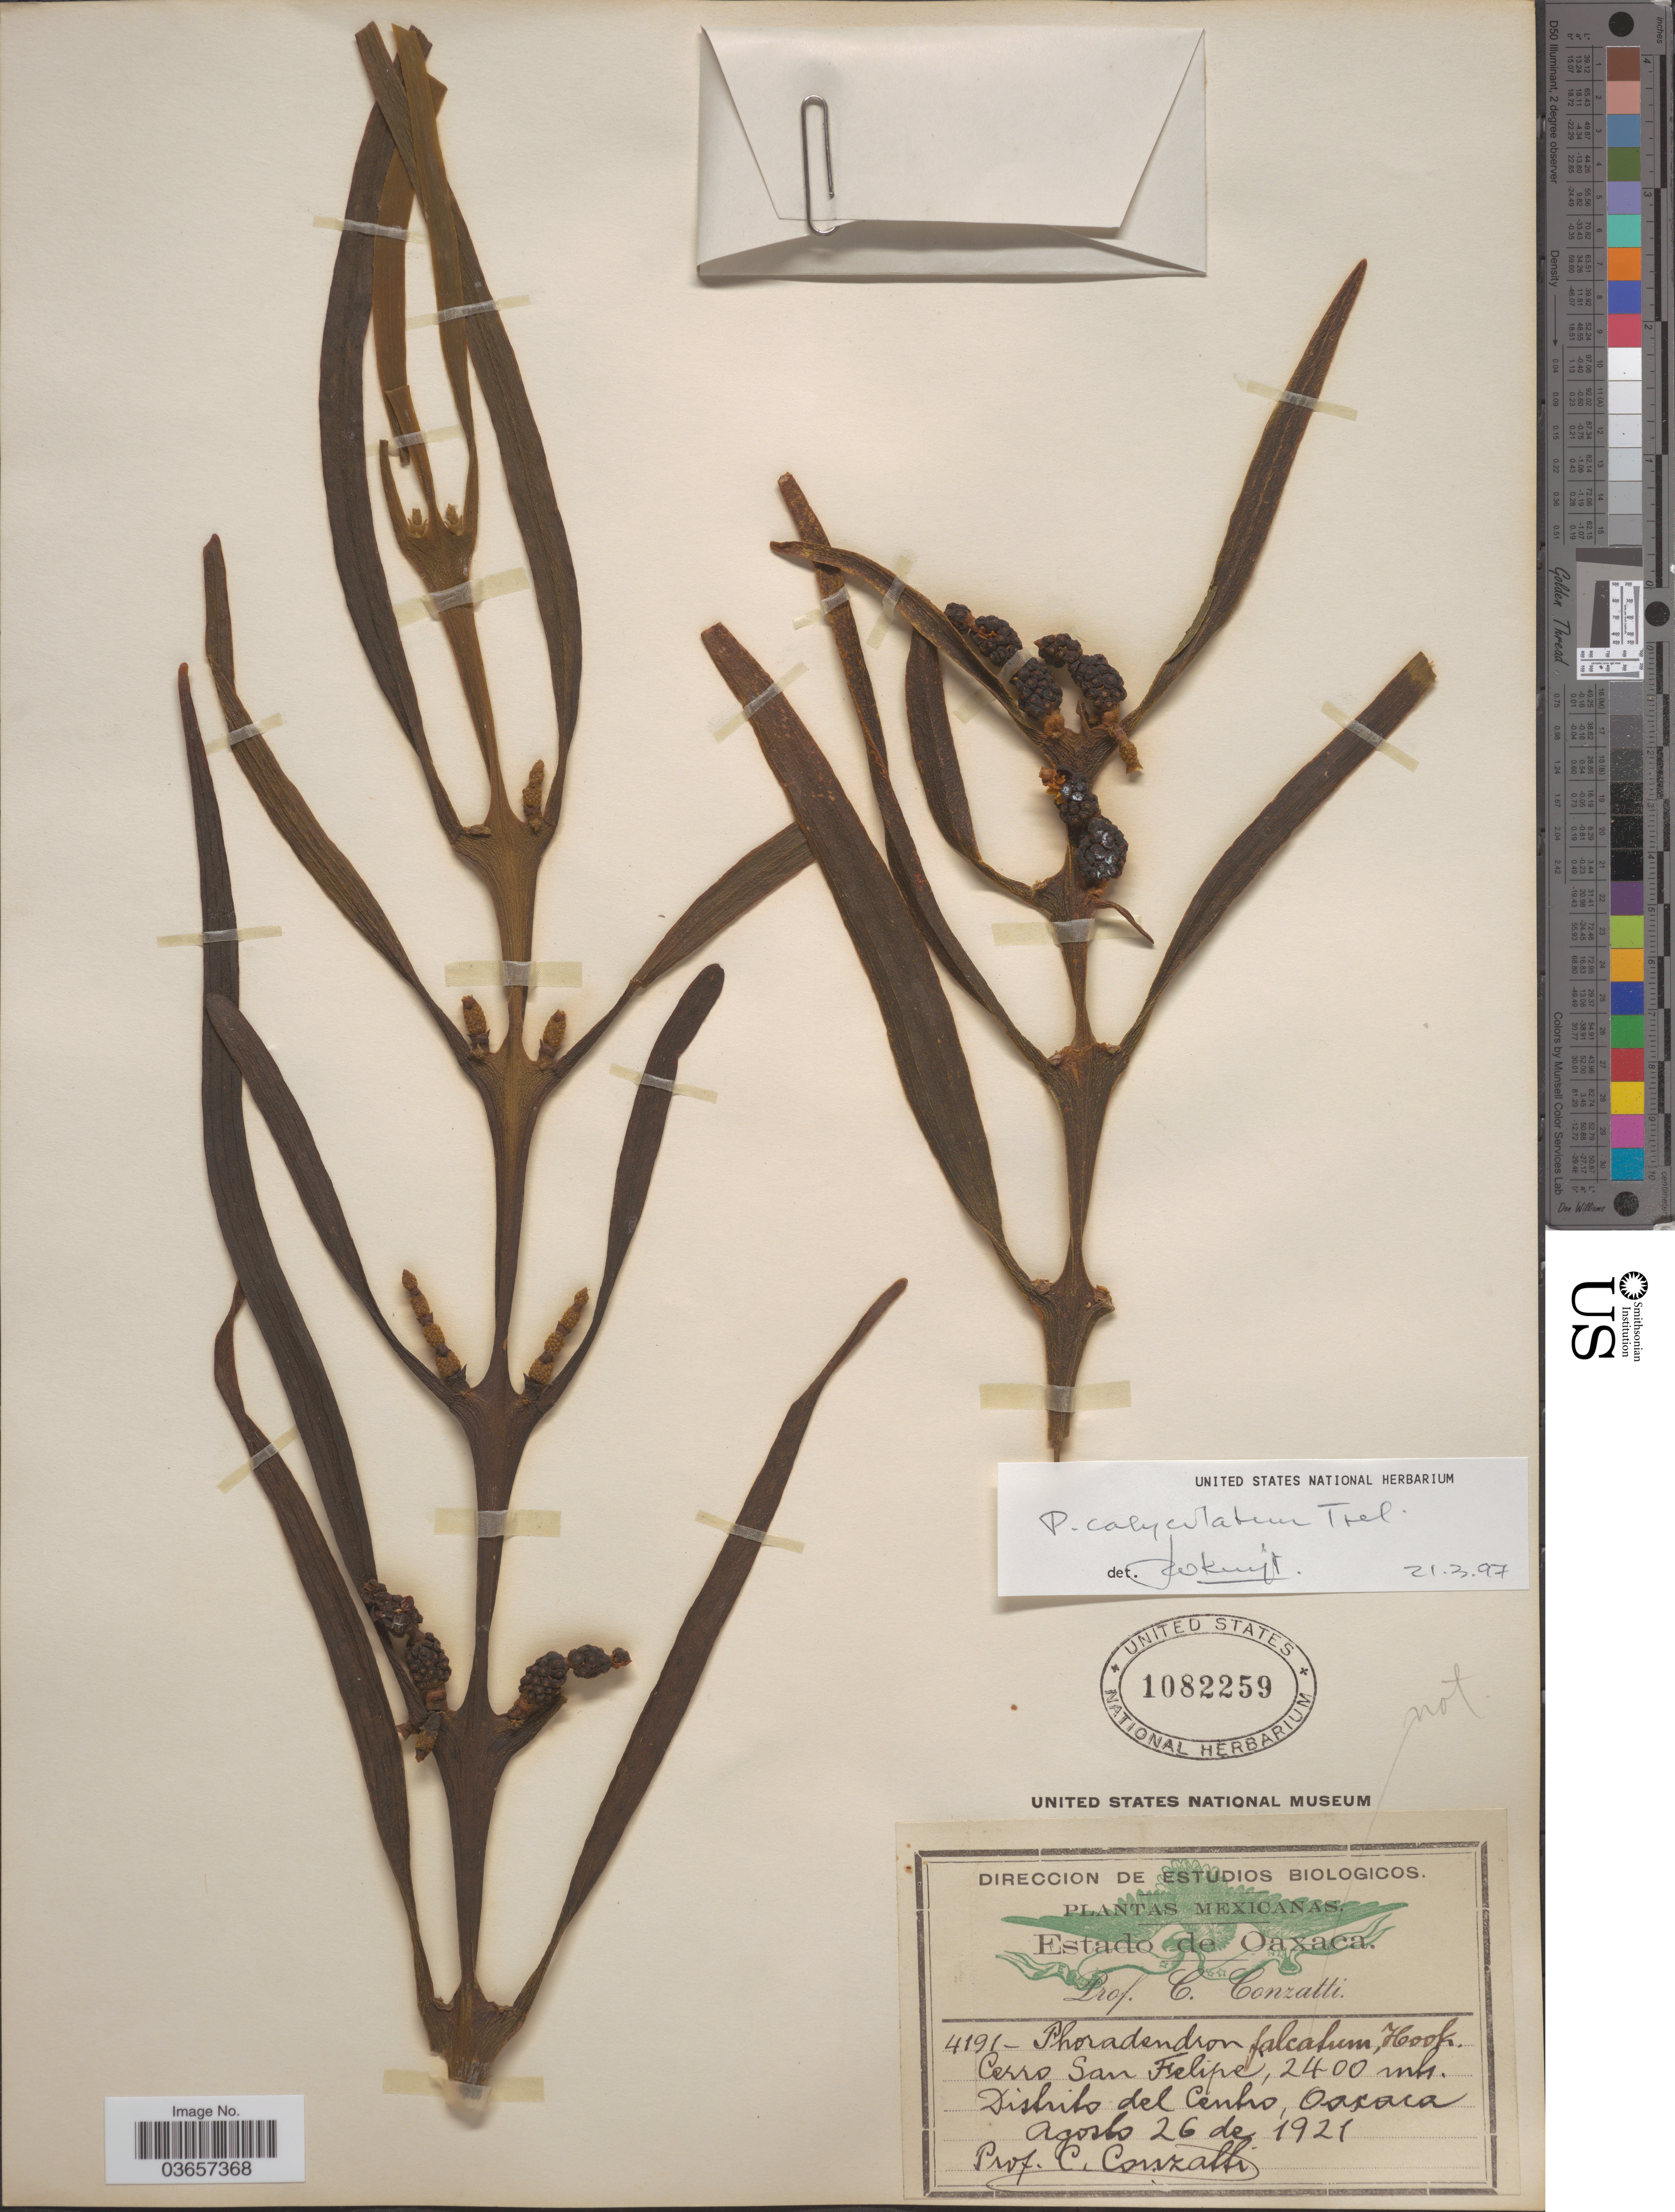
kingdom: Plantae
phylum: Tracheophyta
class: Magnoliopsida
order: Santalales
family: Viscaceae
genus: Phoradendron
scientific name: Phoradendron calyculatum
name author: Trel.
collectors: C. Conzatti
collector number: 4191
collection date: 1921-08-26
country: Mexico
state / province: Oaxaca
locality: Cerro San Felipe. Distrito del Centro.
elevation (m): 2400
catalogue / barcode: US 1082259